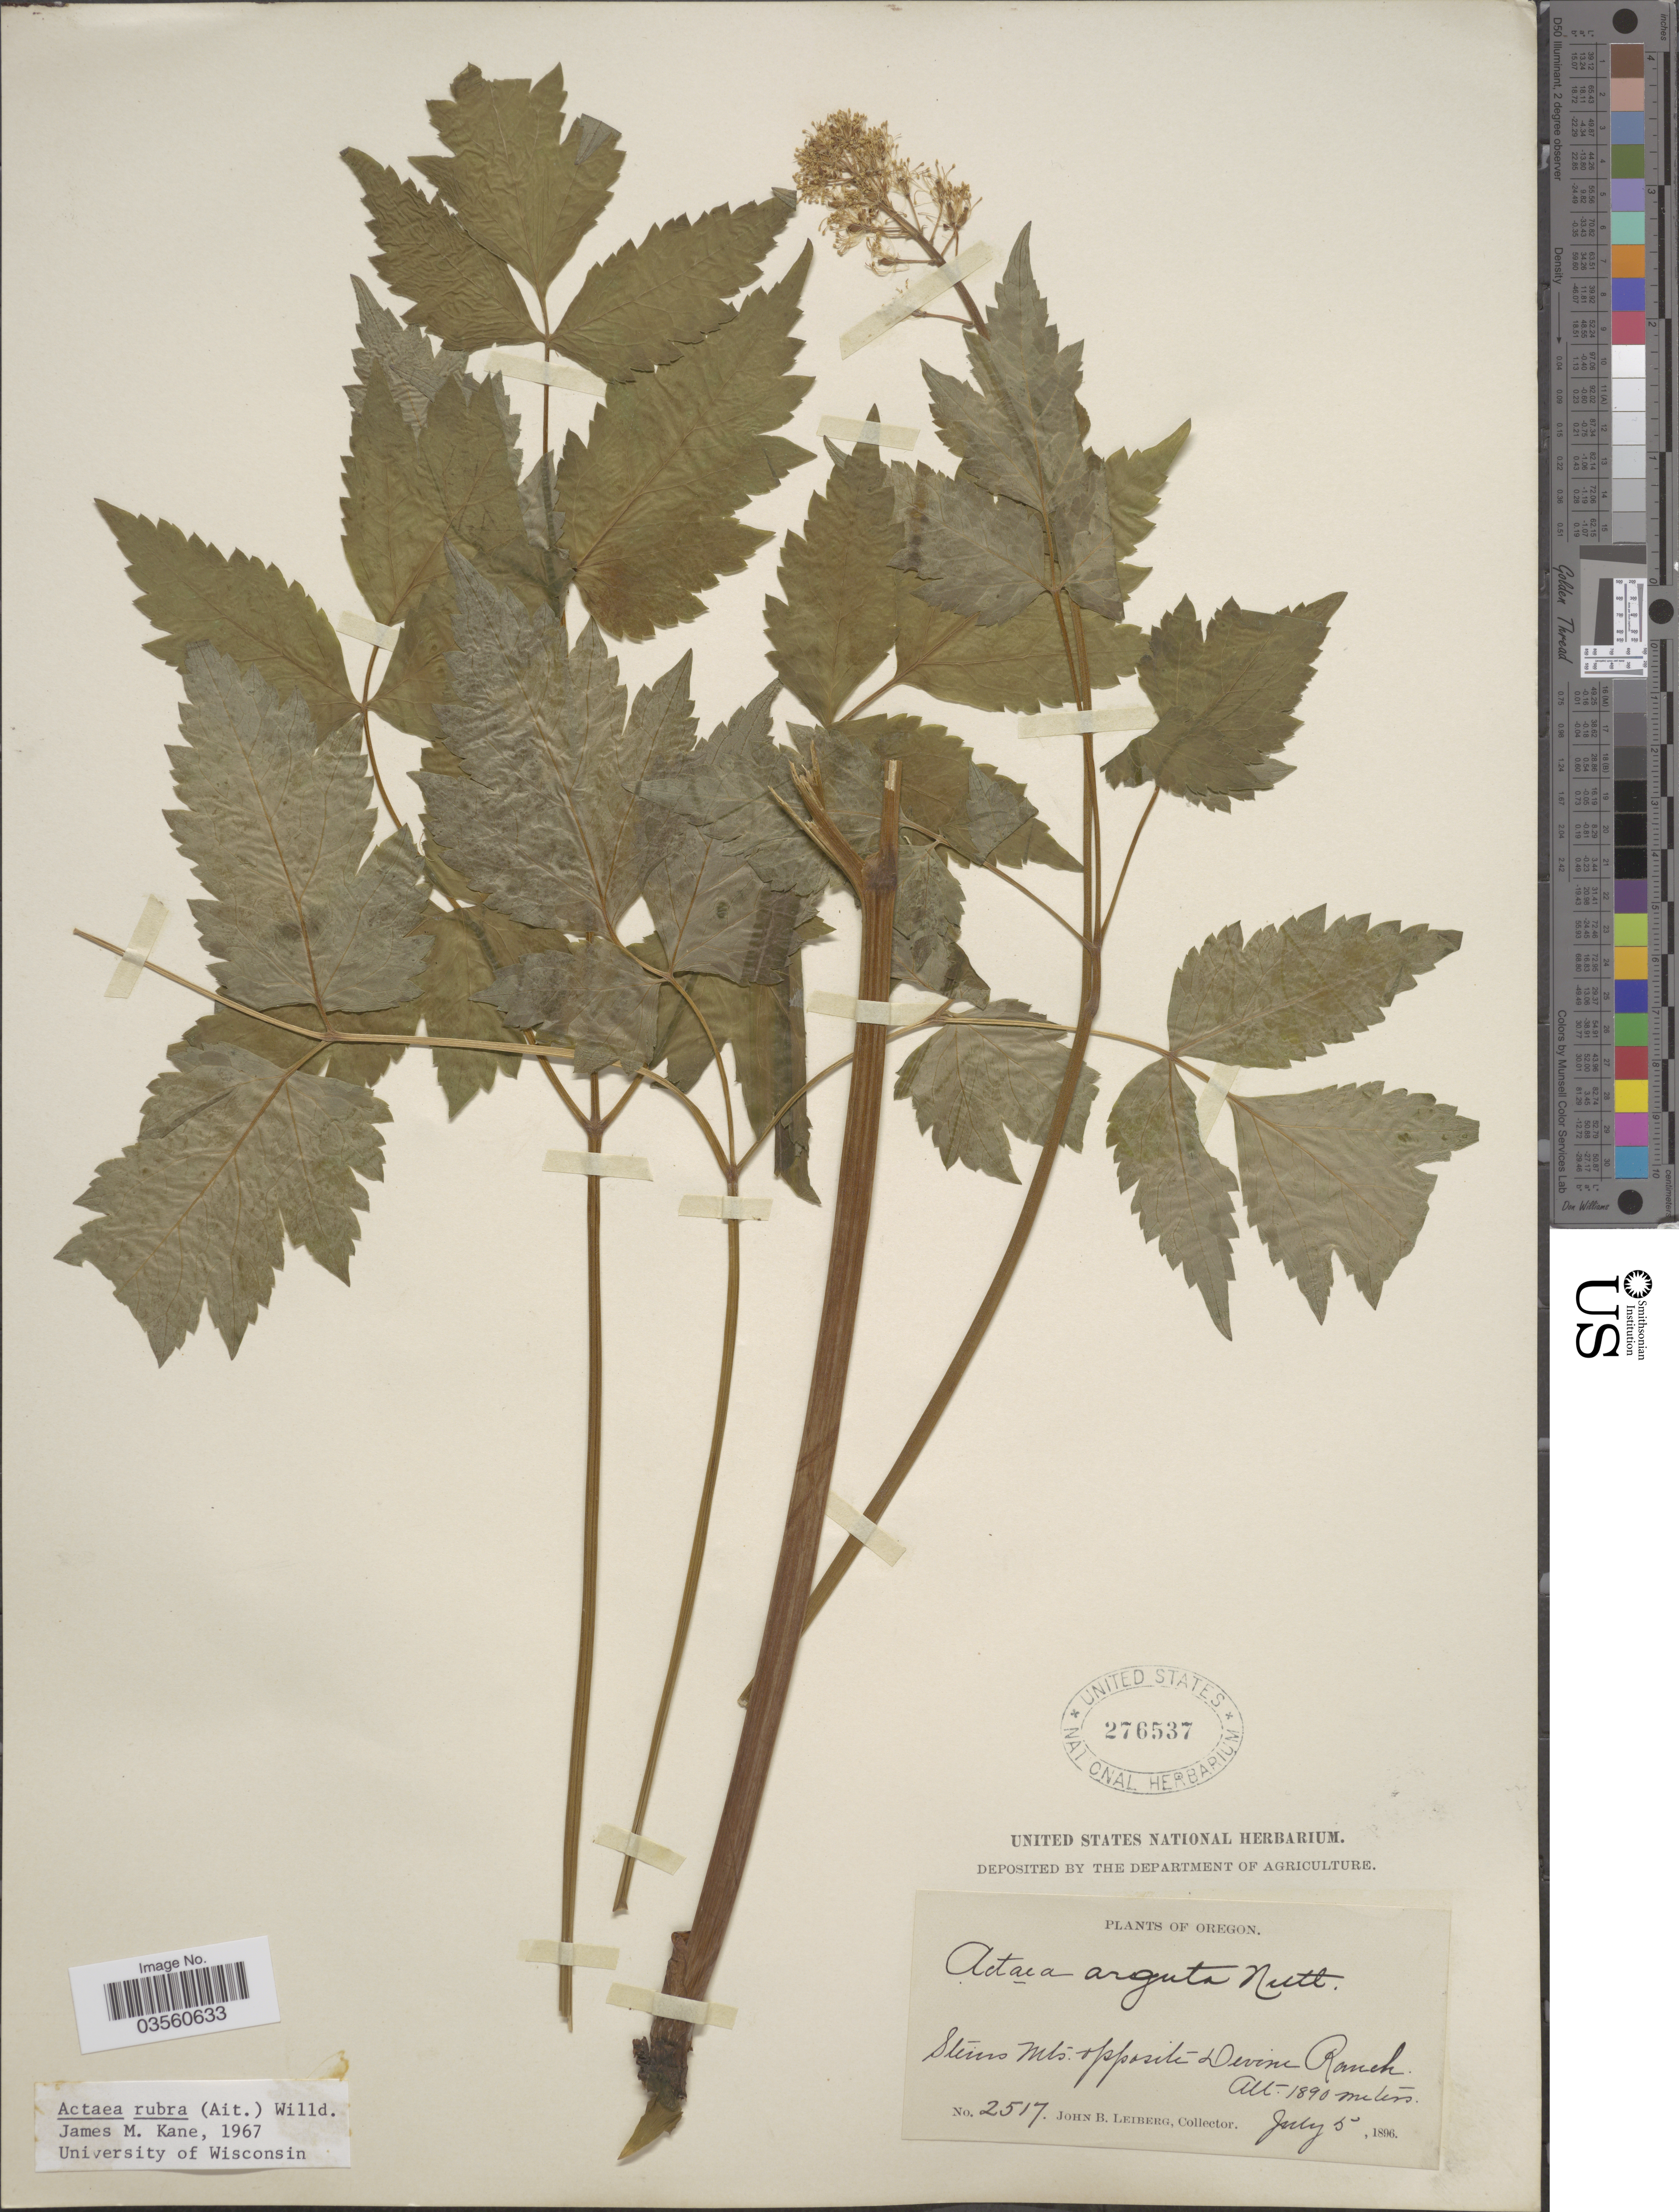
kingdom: Plantae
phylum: Tracheophyta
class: Magnoliopsida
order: Ranunculales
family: Ranunculaceae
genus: Actaea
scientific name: Actaea rubra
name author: (Aiton) Willd.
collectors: J. B. Leiberg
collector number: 2517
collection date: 1896-07-05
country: United States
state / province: Oregon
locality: Steins Mts. opposite Devine Ranch.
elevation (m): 1890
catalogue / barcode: US 276537